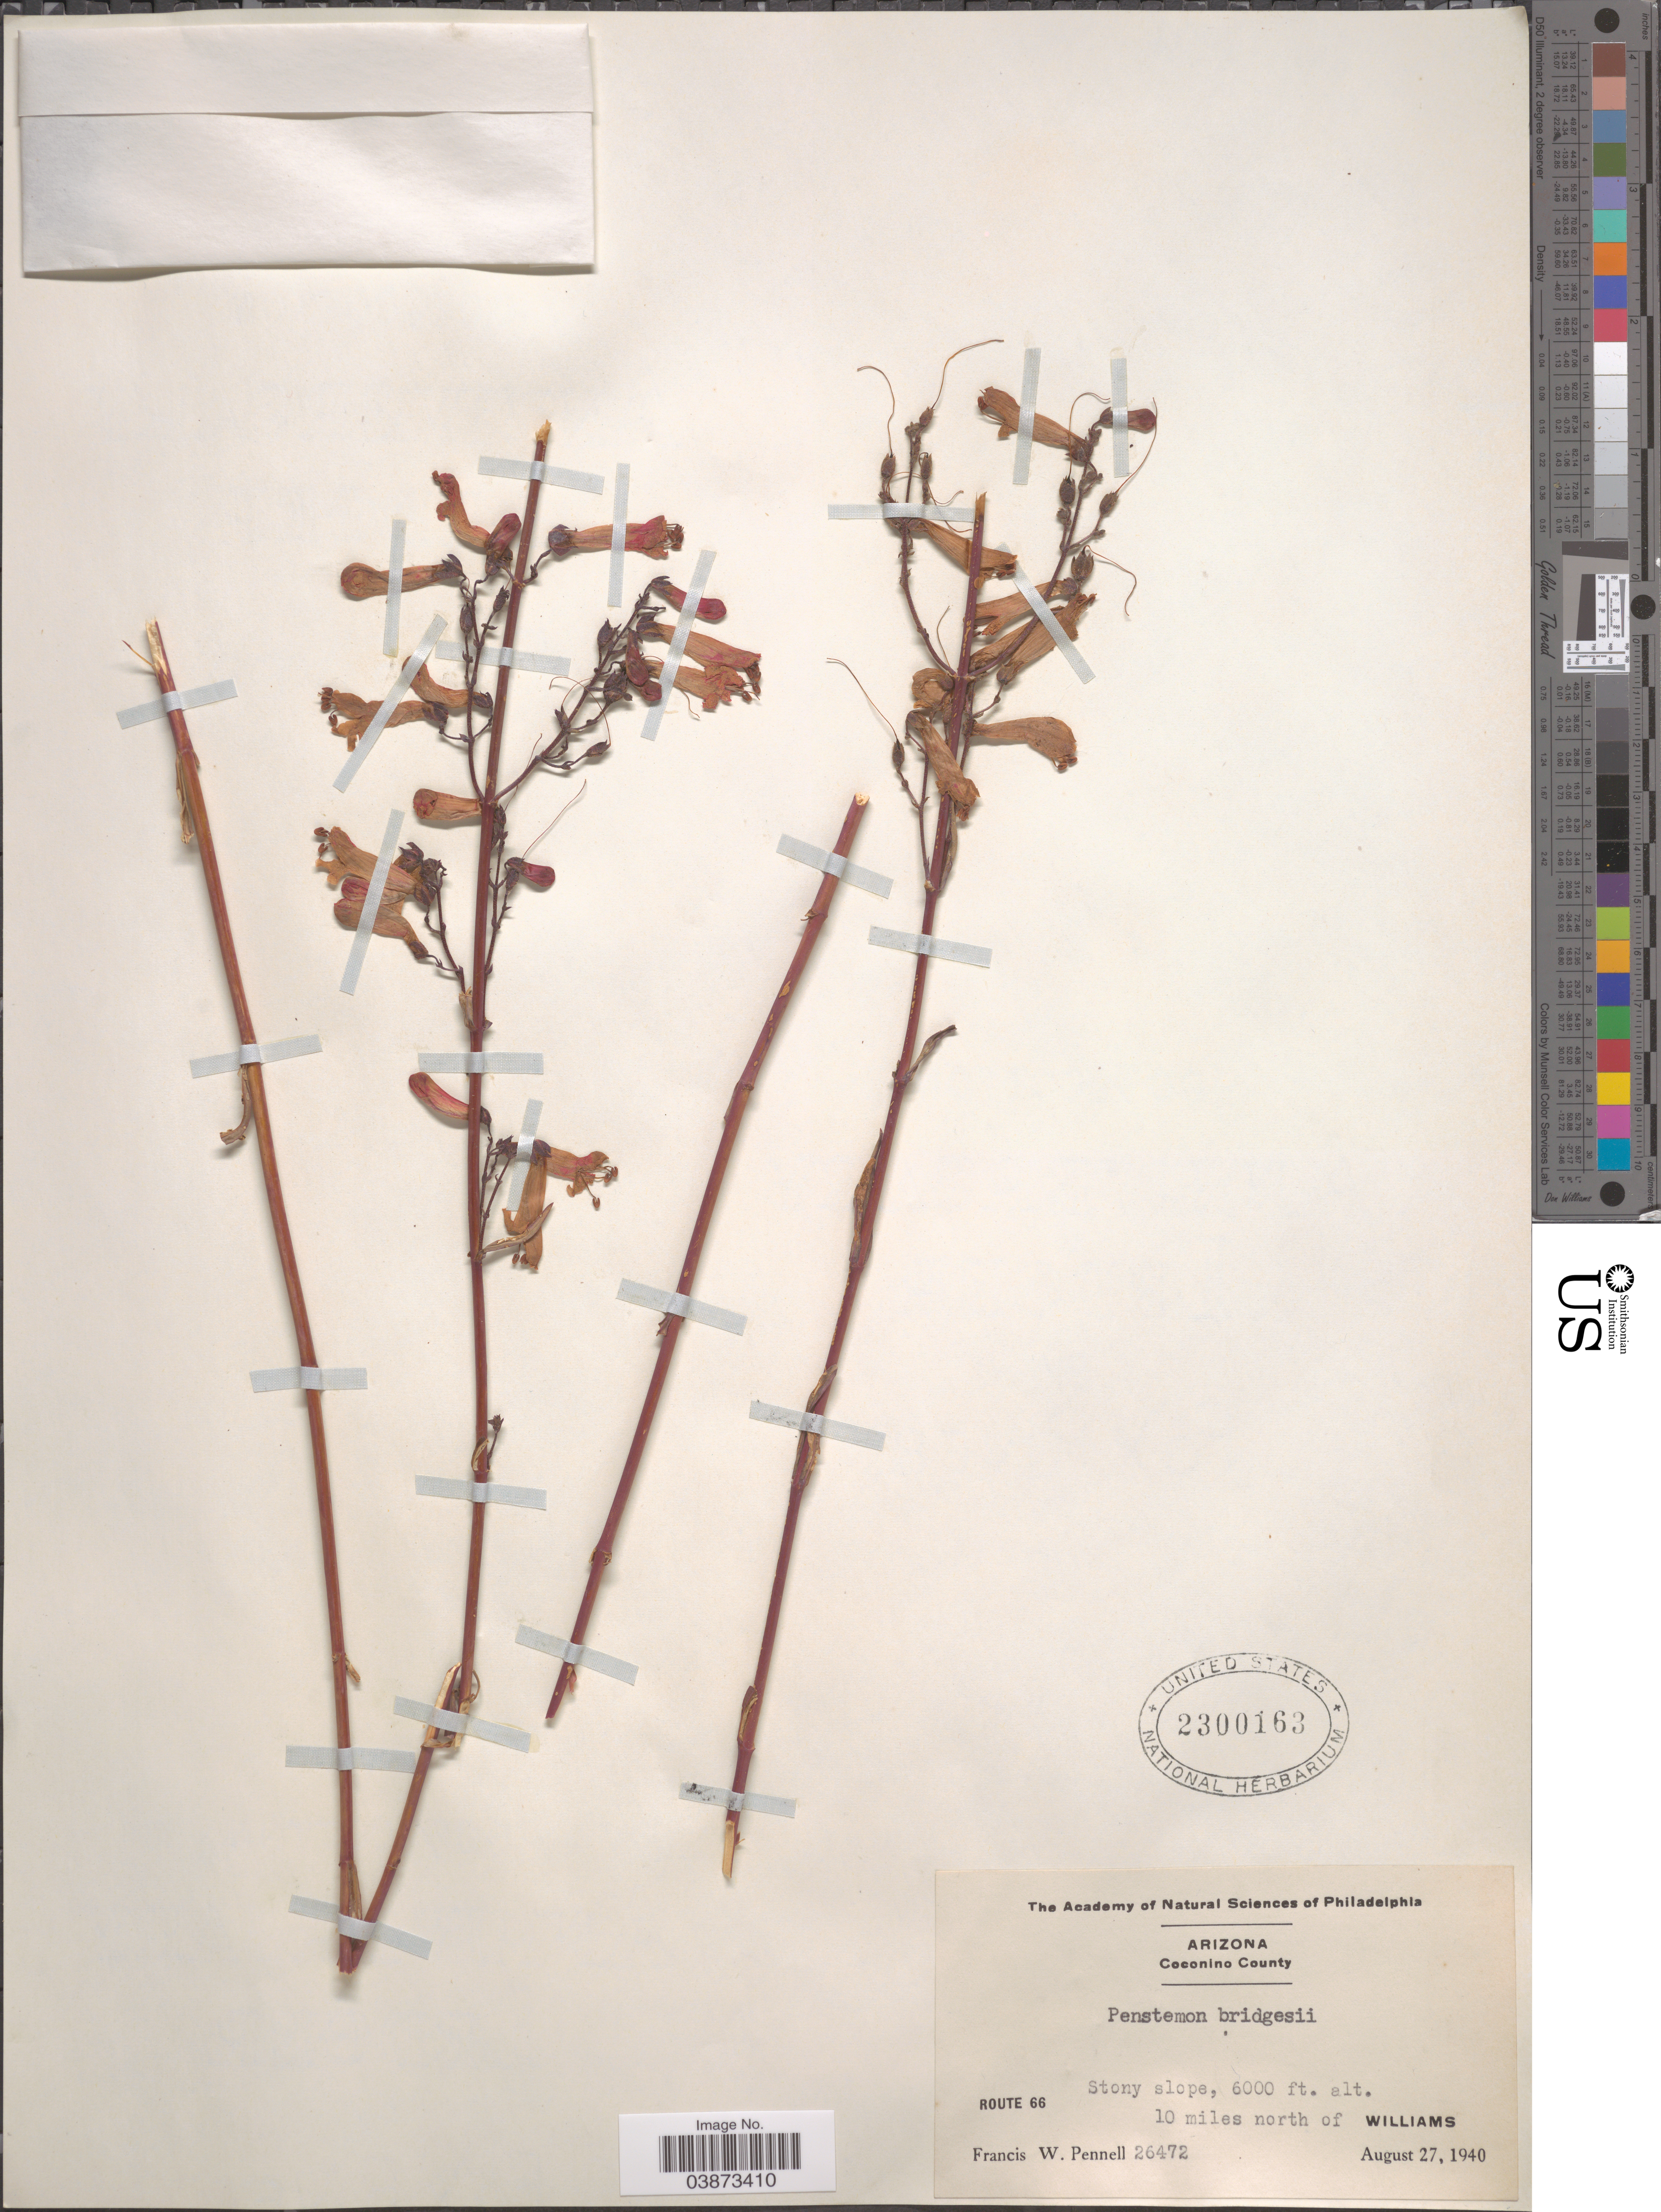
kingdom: Plantae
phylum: Tracheophyta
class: Magnoliopsida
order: Lamiales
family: Plantaginaceae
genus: Penstemon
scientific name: Penstemon bridgesii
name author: A. Gray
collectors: F. W. Pennell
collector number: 26472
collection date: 1940-08-27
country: United States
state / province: Arizona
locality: Coconino County. Route 66. 10 miles north of Williams.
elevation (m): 1829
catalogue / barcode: US 2300163